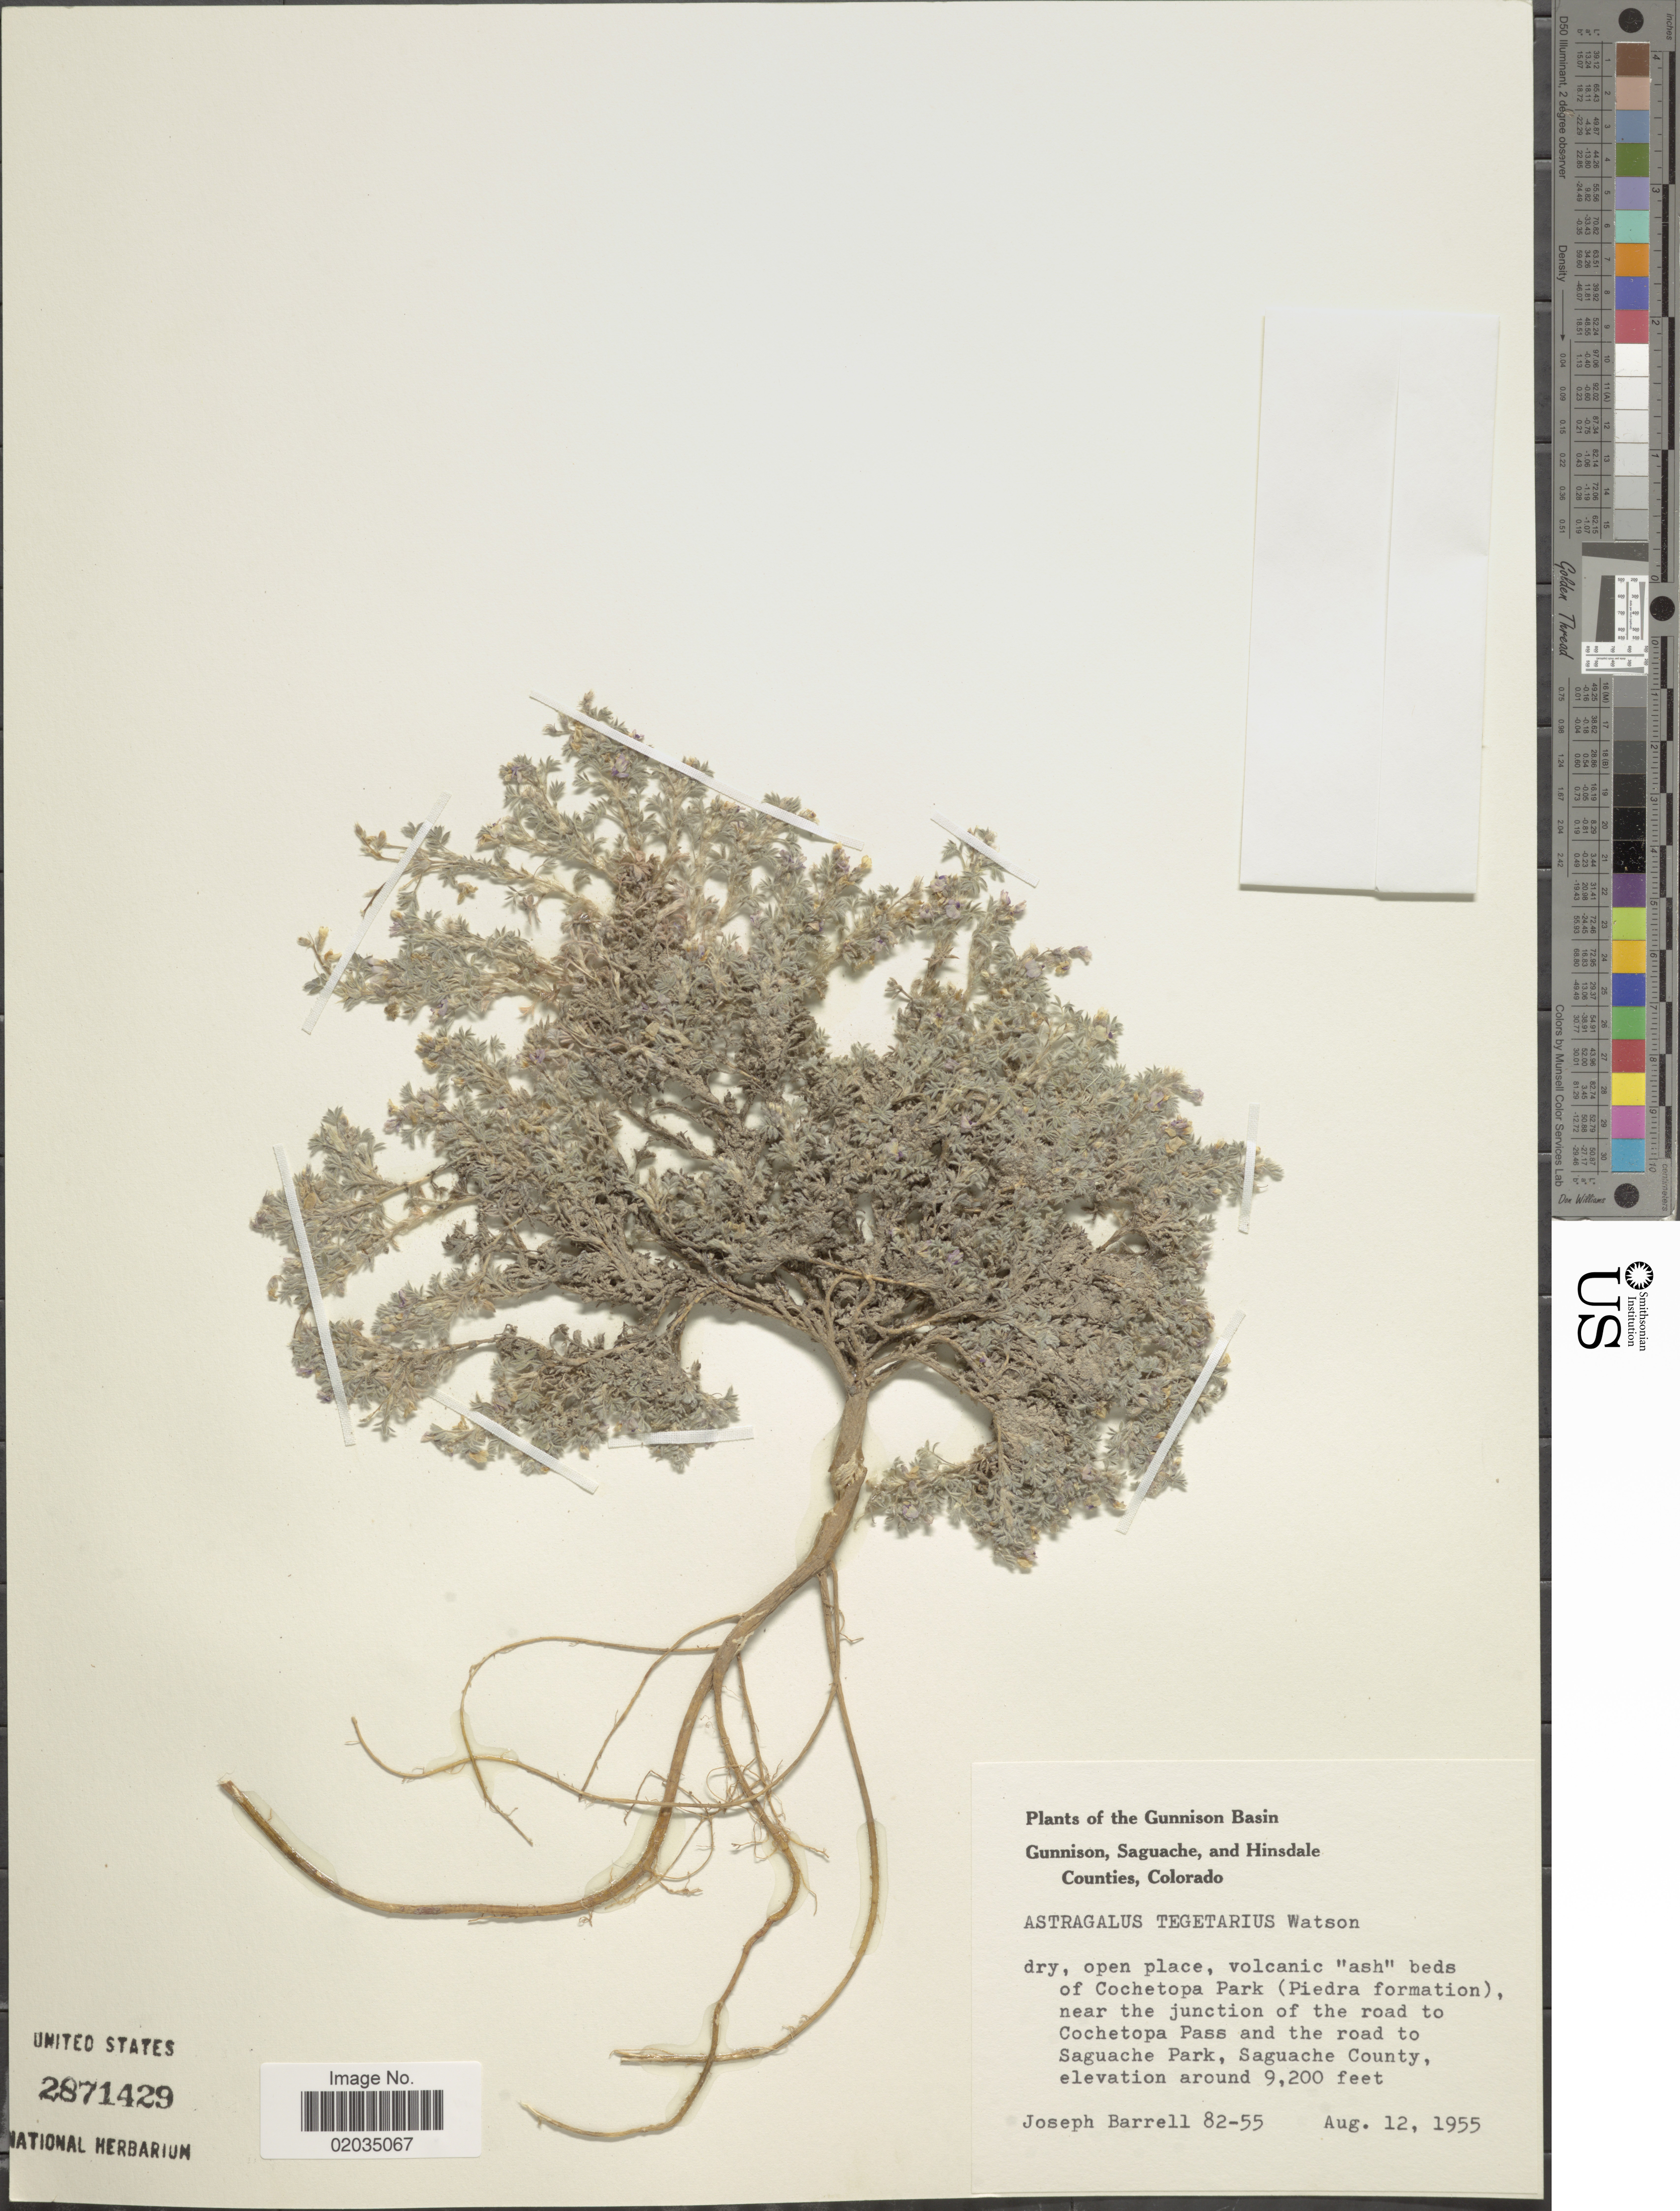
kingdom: Plantae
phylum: Tracheophyta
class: Magnoliopsida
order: Fabales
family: Fabaceae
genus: Astragalus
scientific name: Astragalus tegetarius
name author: S. Watson in C. King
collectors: J. Barrell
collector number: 82-55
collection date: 1955-08-12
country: United States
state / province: Colorado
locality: Gunnison Basin, Gunnison, Saguache, and Hinsdale Counties, Cochetopa Park (Piedra formation), near the junction of the road to Cochetopa Pass and the road to Saguache Park, Saguache County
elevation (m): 2804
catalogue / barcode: US 2871429